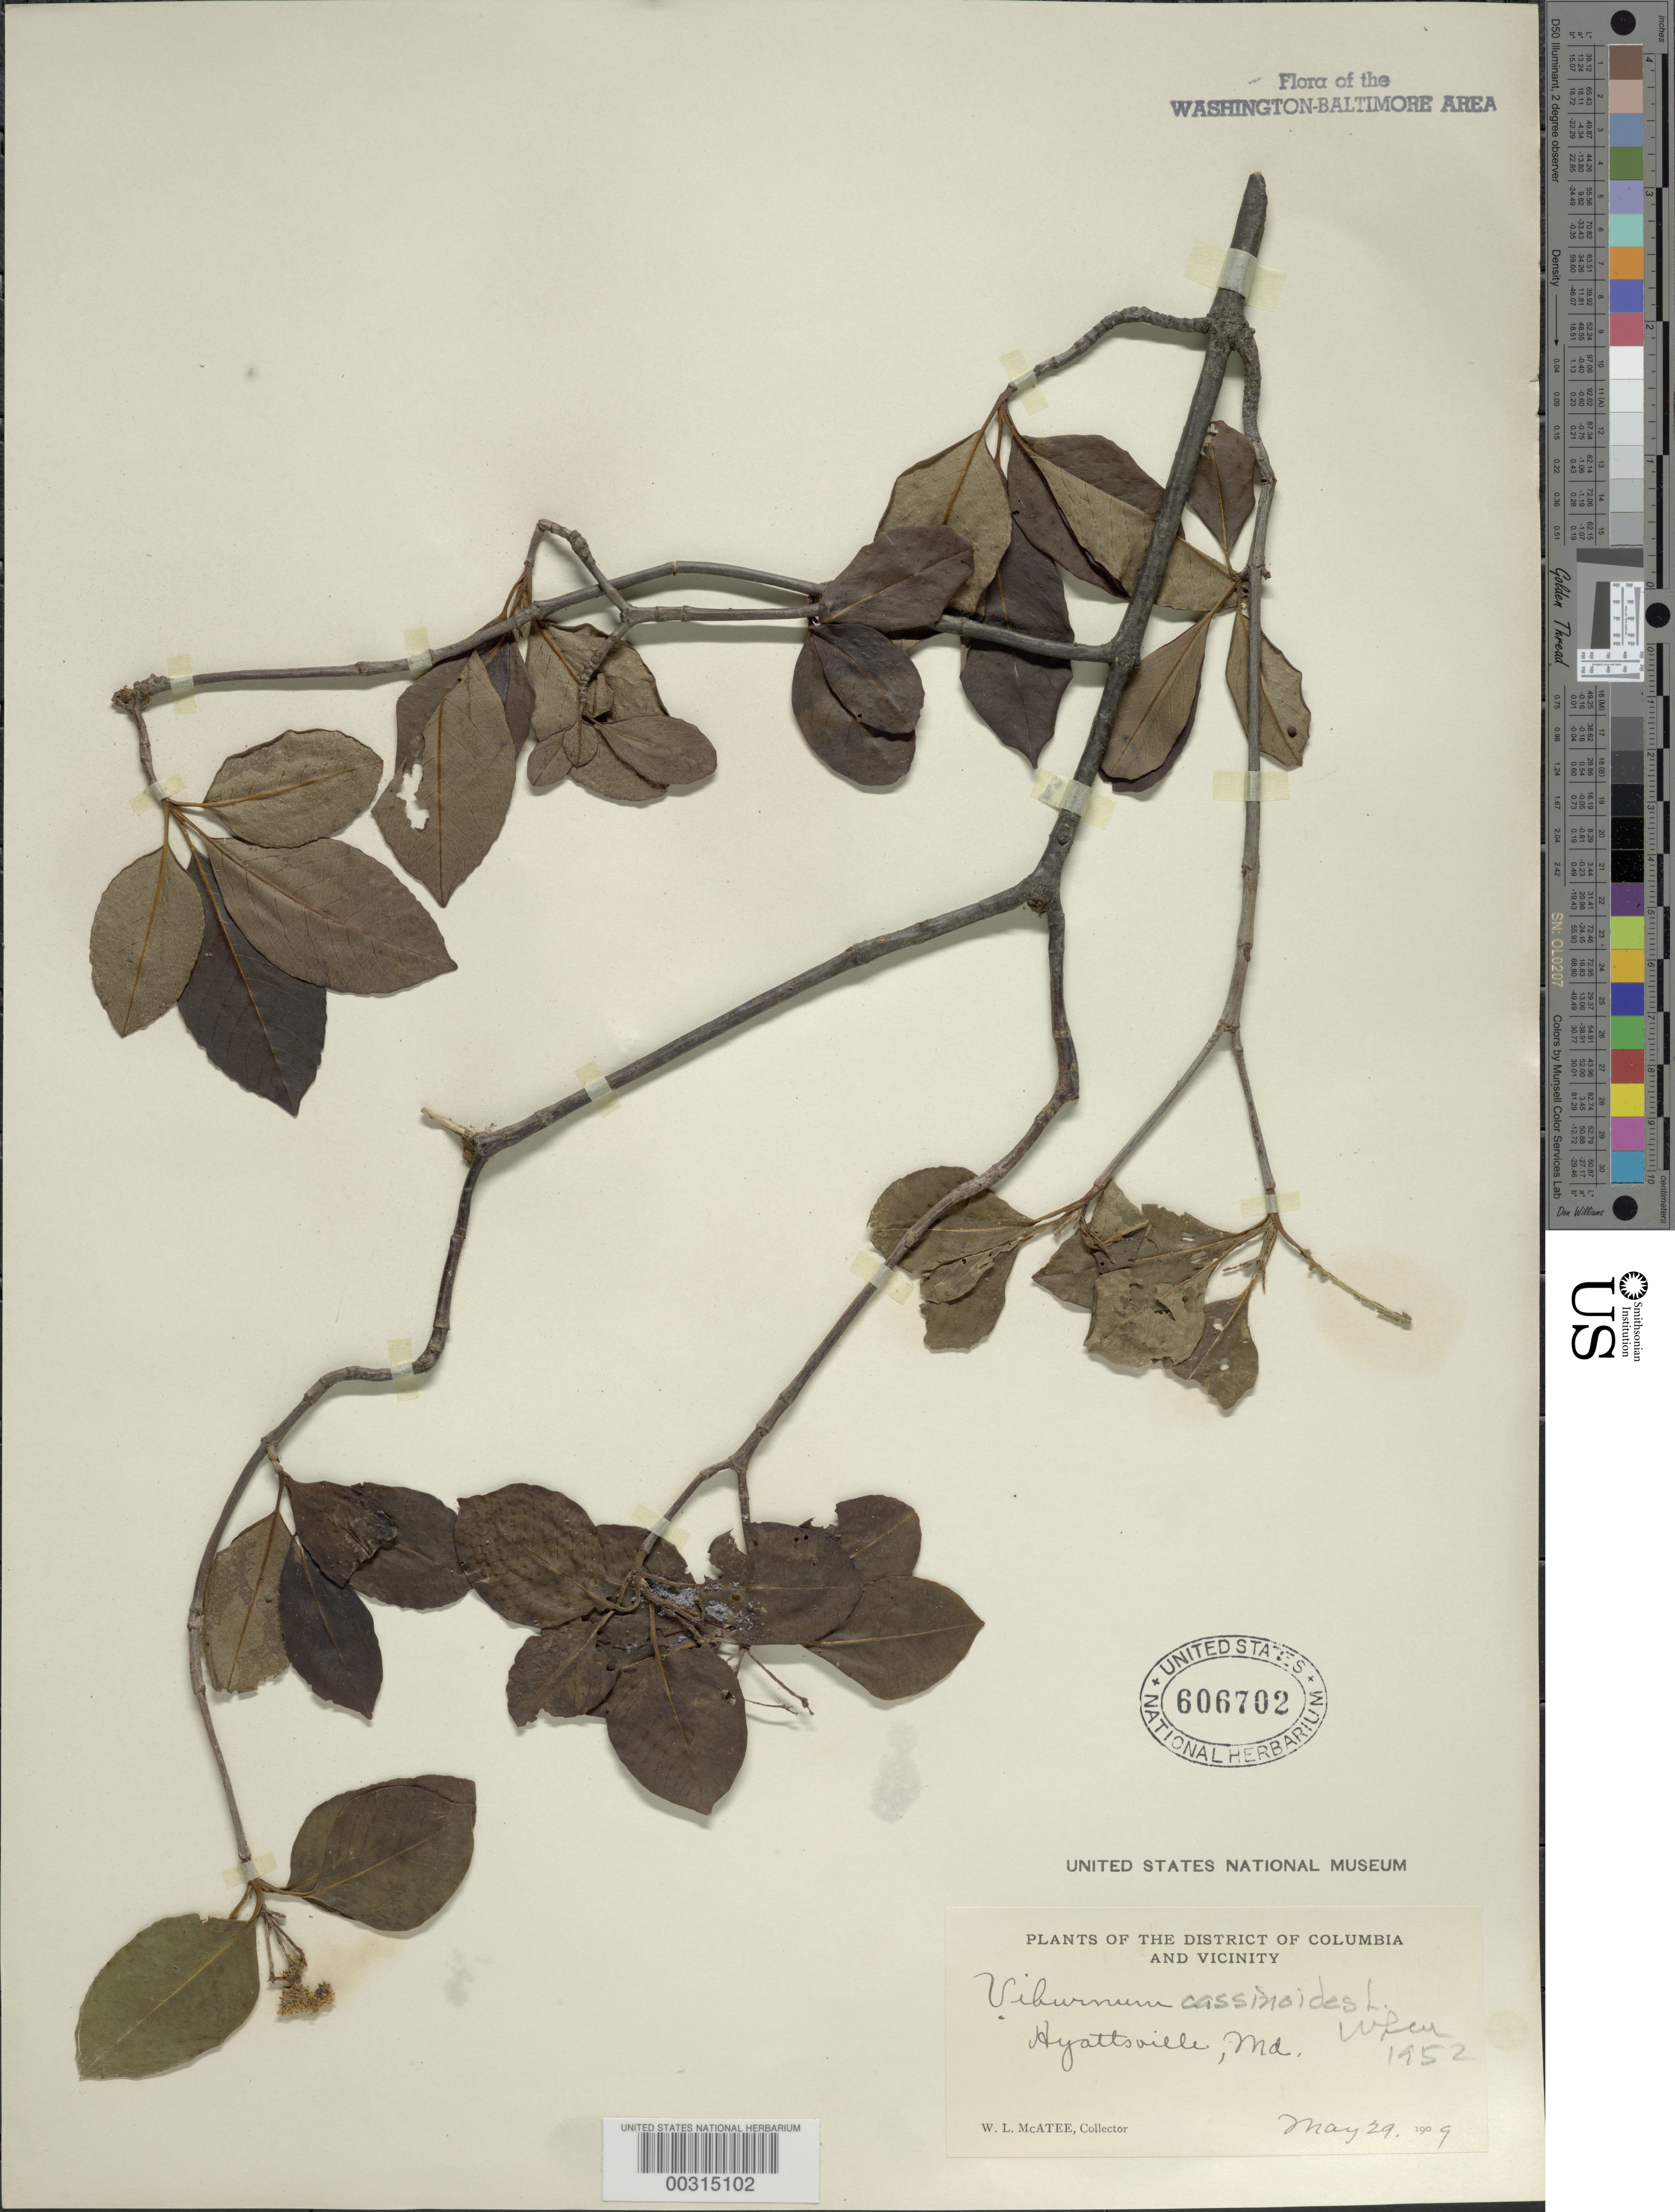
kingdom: Plantae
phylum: Tracheophyta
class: Magnoliopsida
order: Dipsacales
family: Viburnaceae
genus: Viburnum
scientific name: Viburnum cassinoides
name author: L.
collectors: W. McAtee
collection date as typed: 29 May 1909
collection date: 1909-05-29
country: United States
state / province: Maryland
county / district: Prince George's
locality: Hyattsville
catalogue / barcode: US 606702